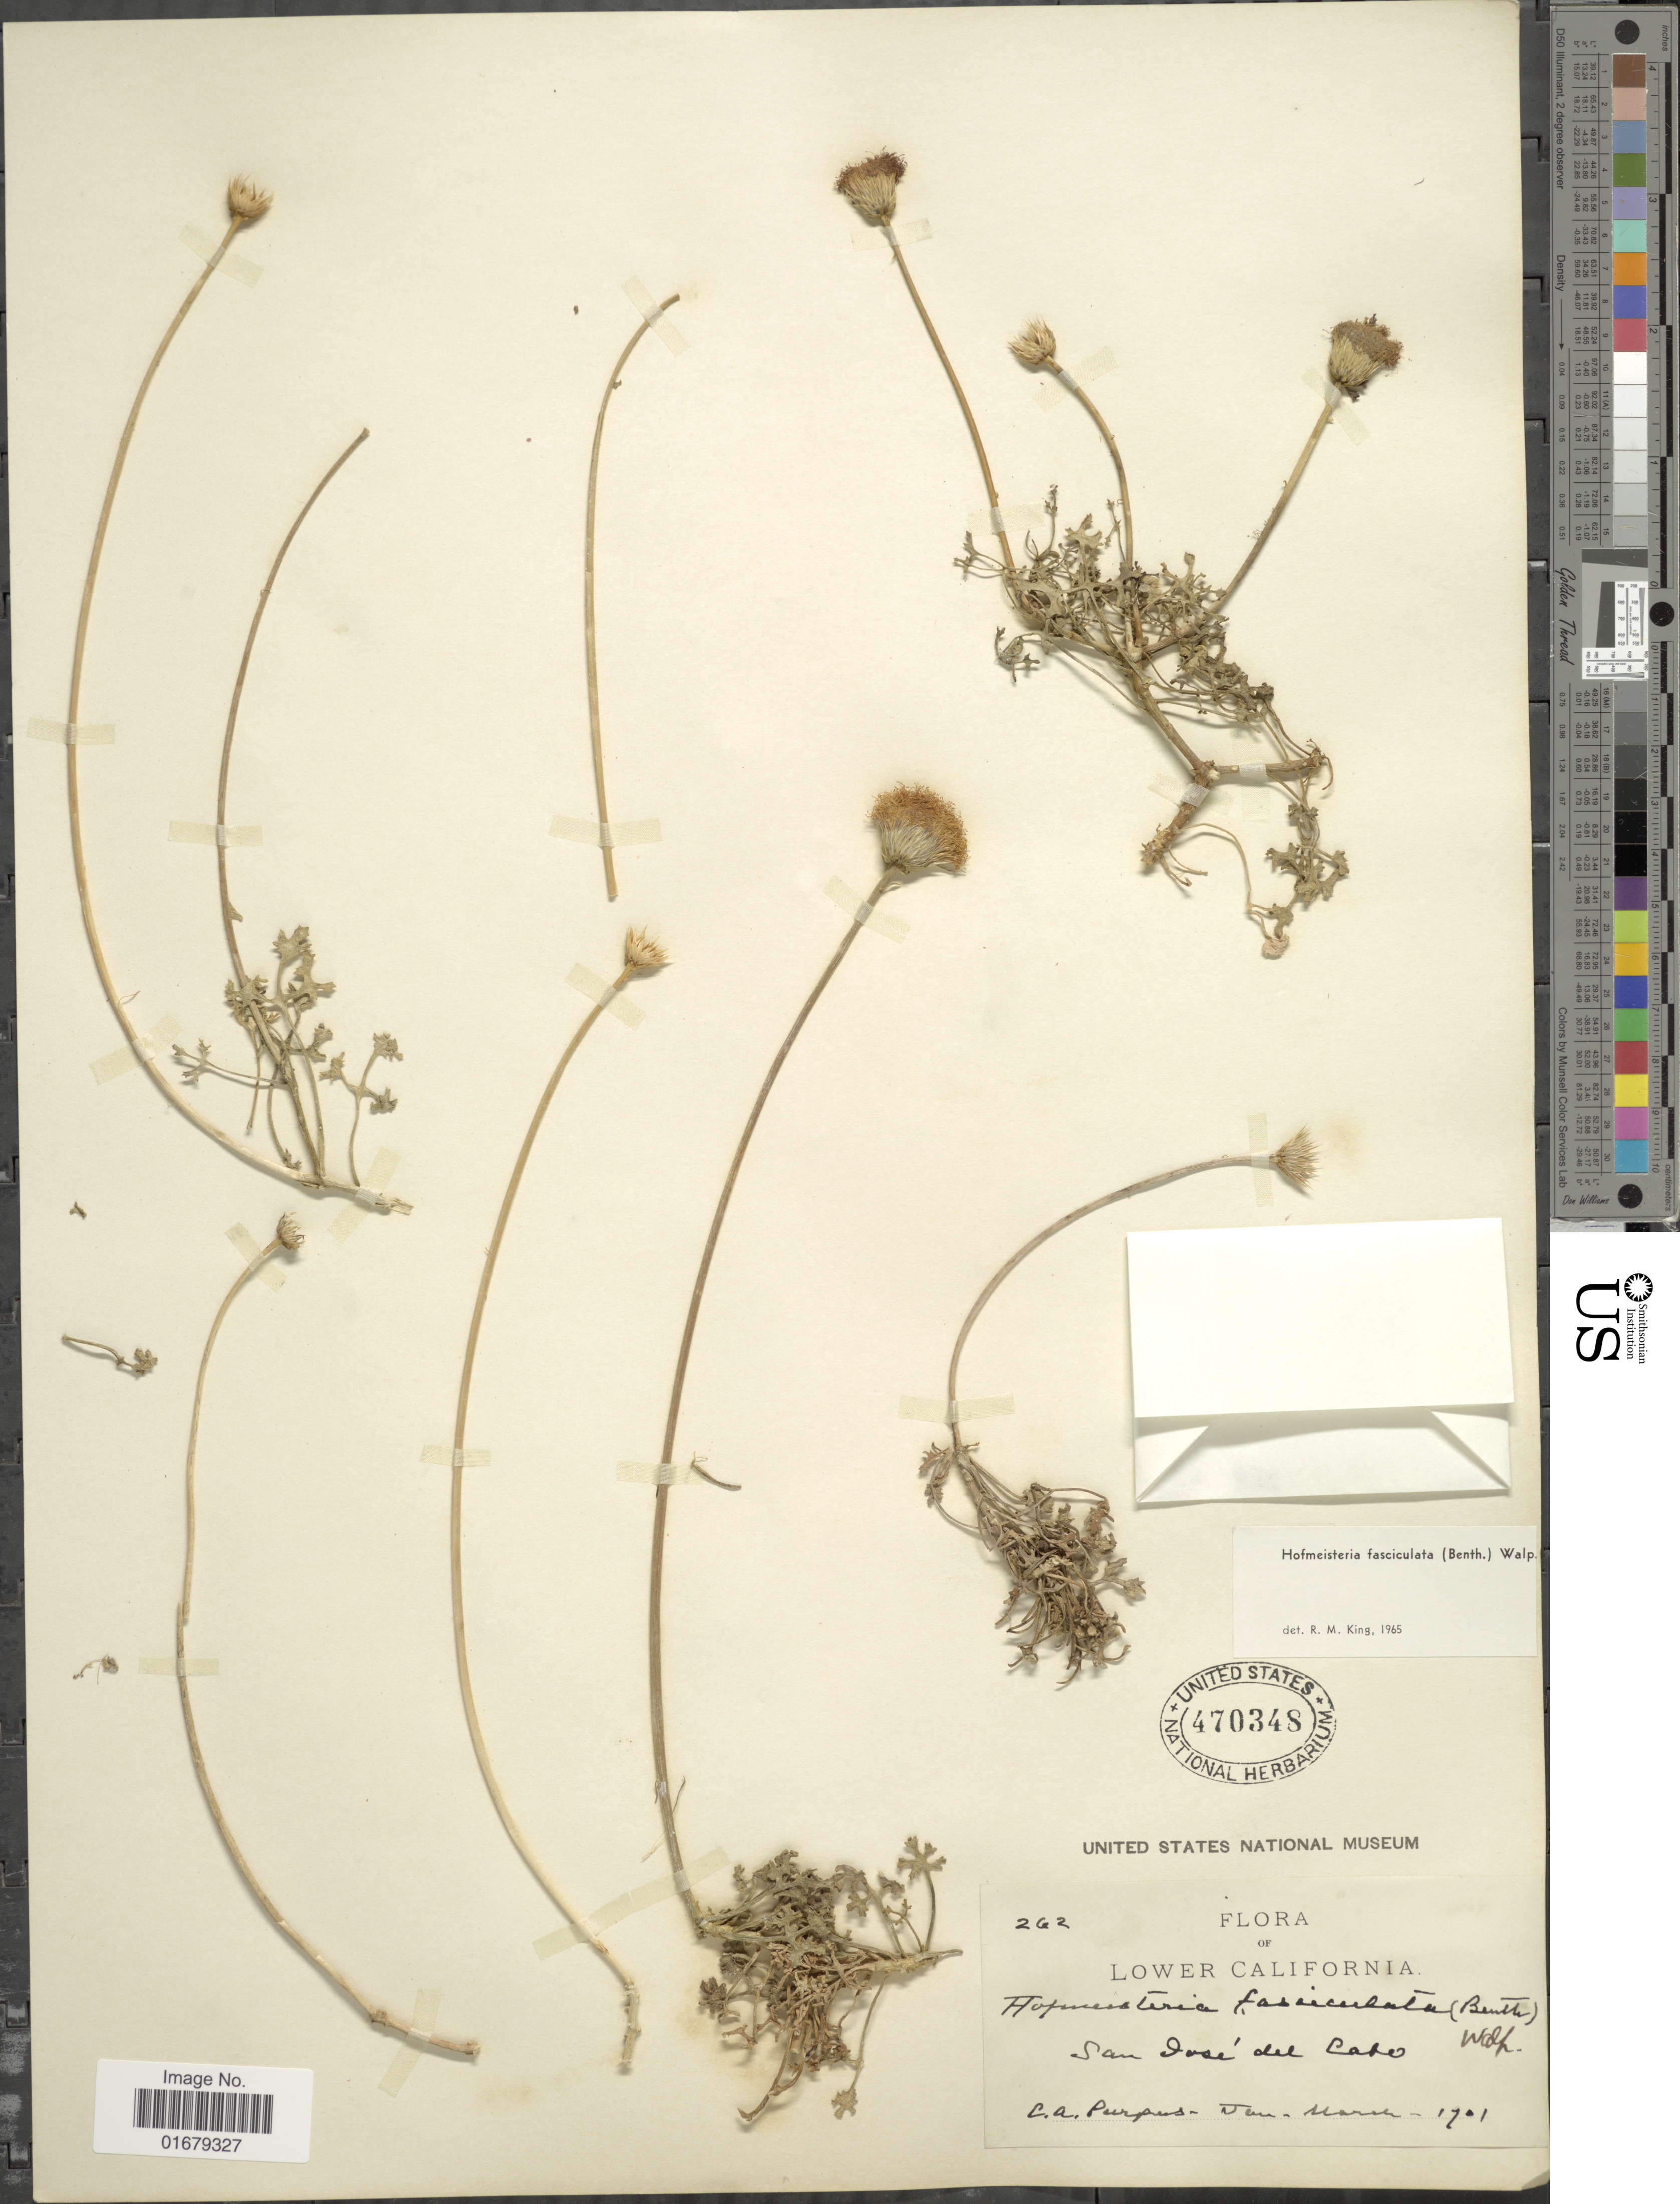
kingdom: Plantae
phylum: Tracheophyta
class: Magnoliopsida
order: Asterales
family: Asteraceae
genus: Hofmeisteria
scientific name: Hofmeisteria fasciculata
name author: (Benth.) Walp.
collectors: C. A. Purpus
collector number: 262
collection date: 1901-01/1901-03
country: Mexico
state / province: Baja California Sur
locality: Lower California, San Jose del Cato.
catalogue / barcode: US 470348